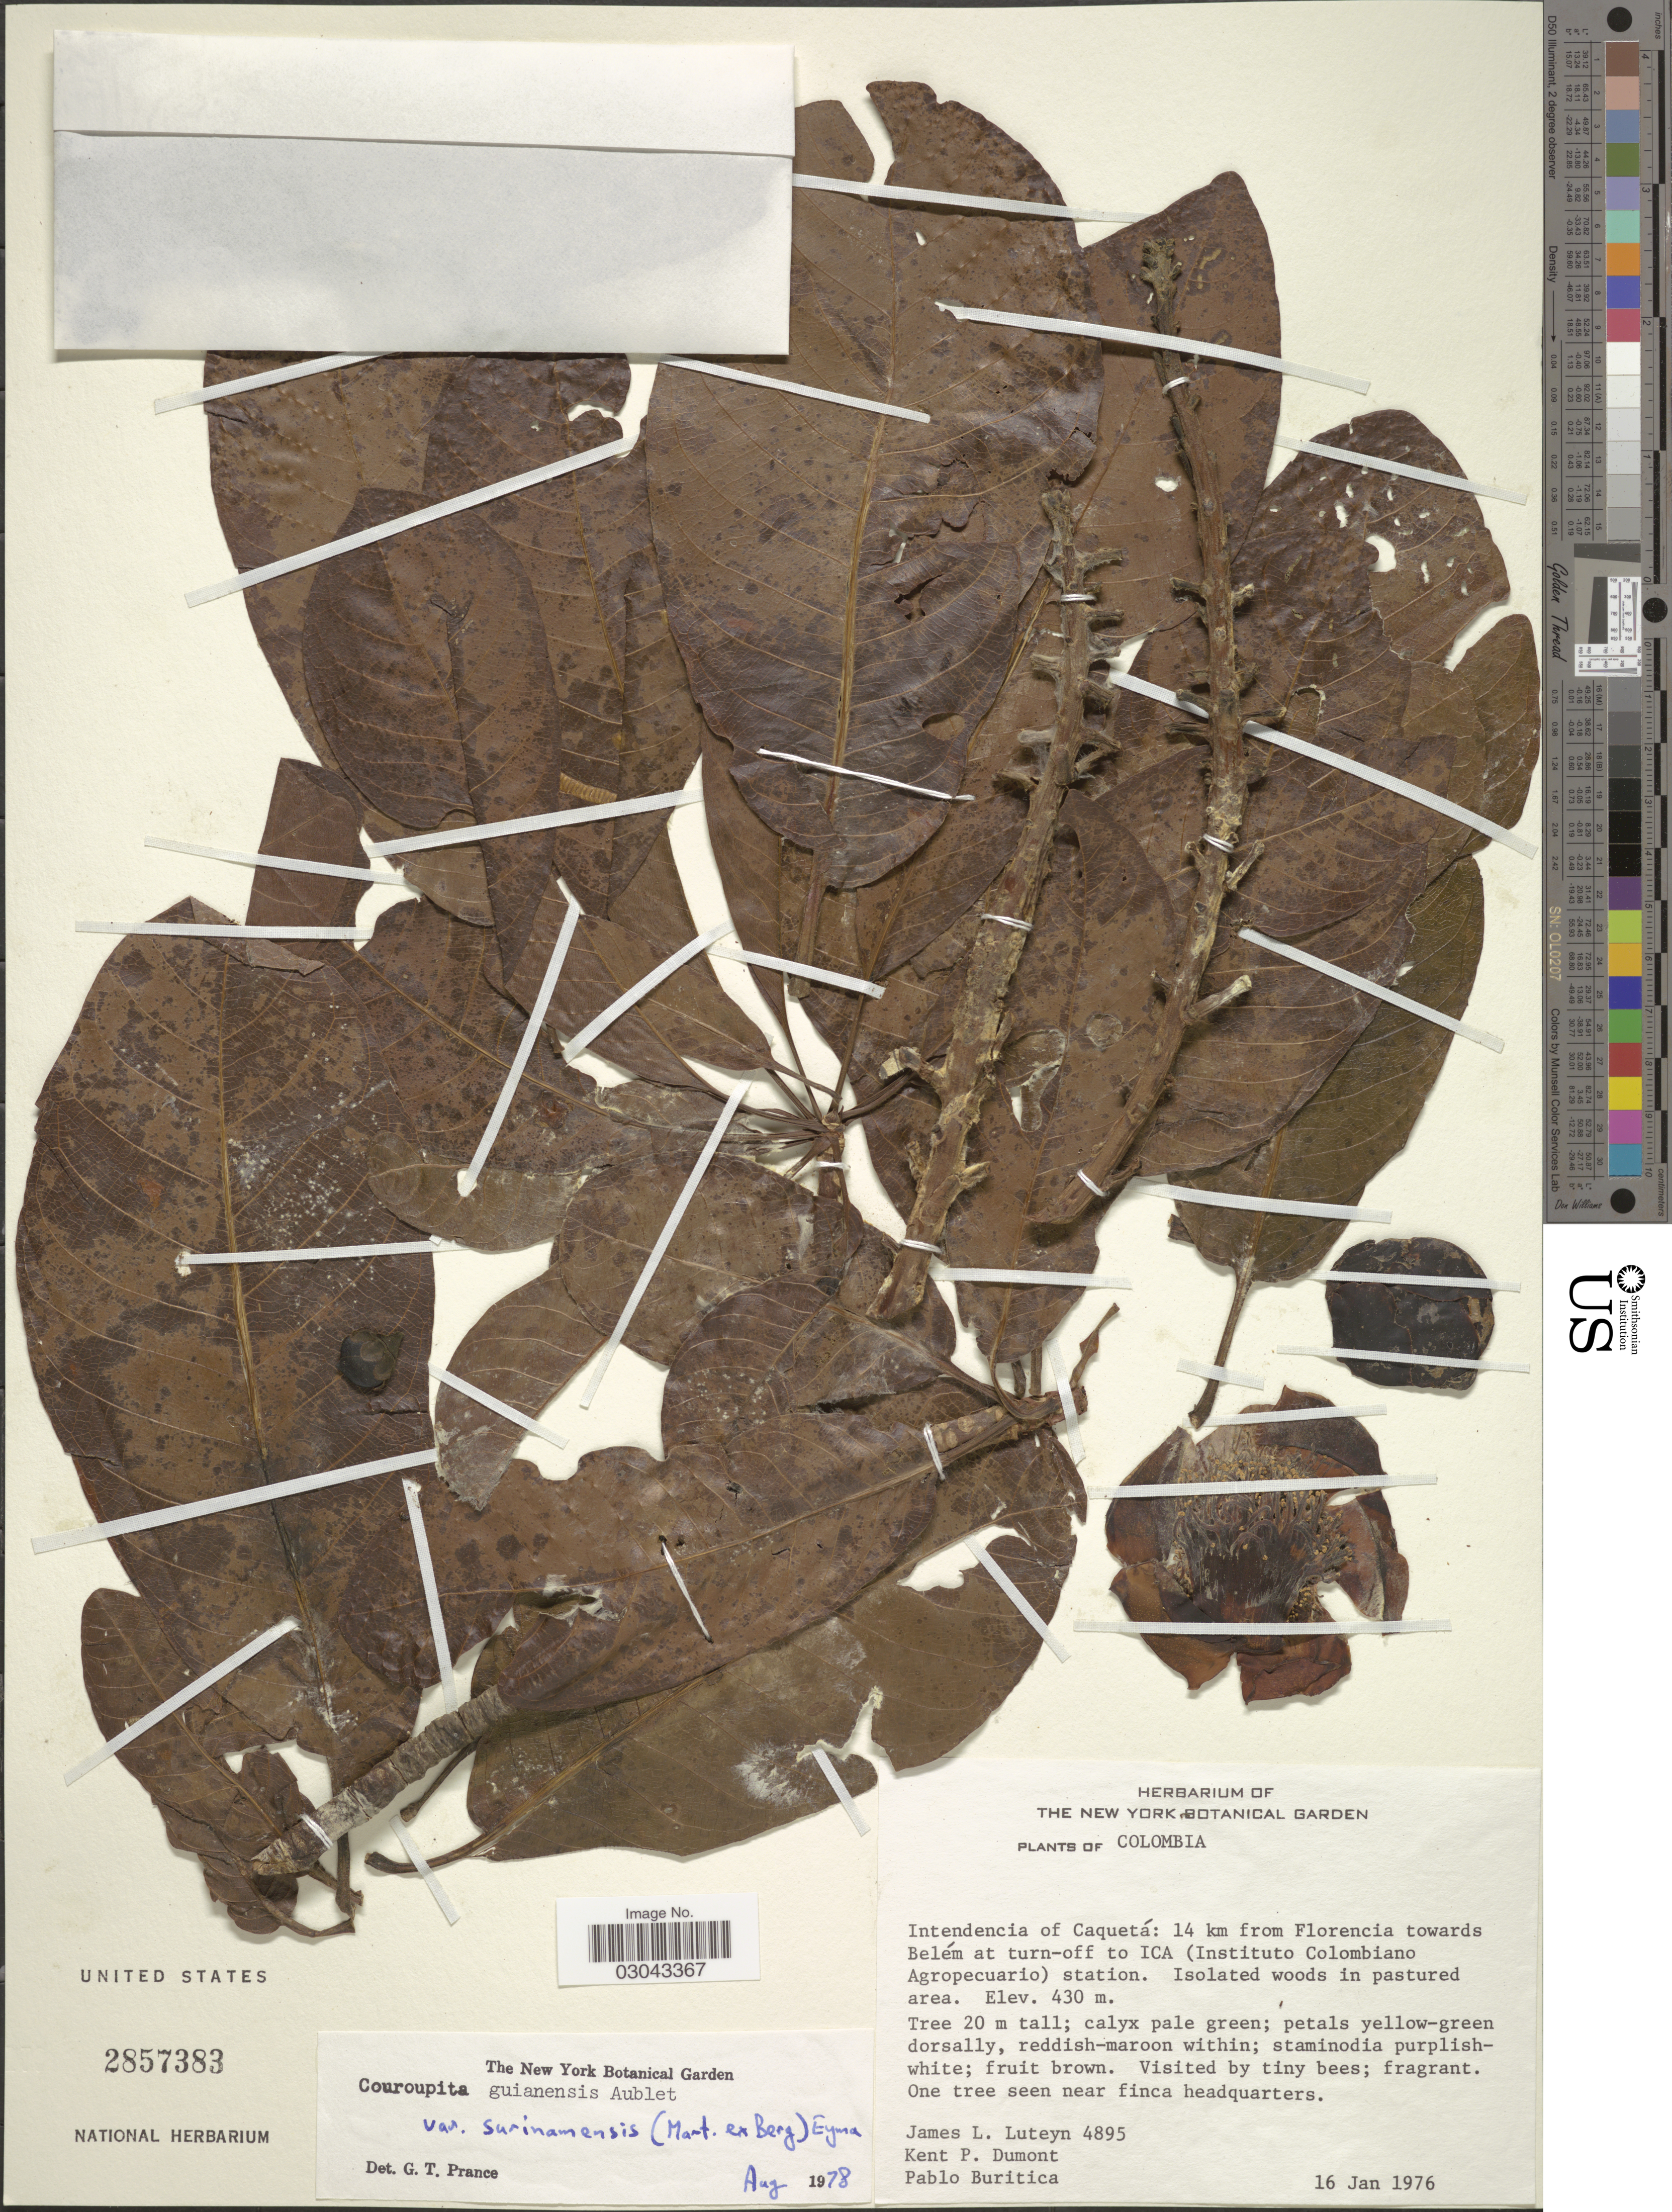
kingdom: Plantae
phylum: Tracheophyta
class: Magnoliopsida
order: Ericales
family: Lecythidaceae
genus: Couroupita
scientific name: Couroupita guianensis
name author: Aubl.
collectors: J. Luteyn, K. P. Dumont & P. Buritica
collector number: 4895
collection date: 1976-01-16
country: Colombia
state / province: Caquetá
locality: Intendencia of Caquetá: 14 km from Florencia towards Belém at turn-off to ICA (Instituto Colombiano Agropecuario) station.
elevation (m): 430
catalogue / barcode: US 2857383